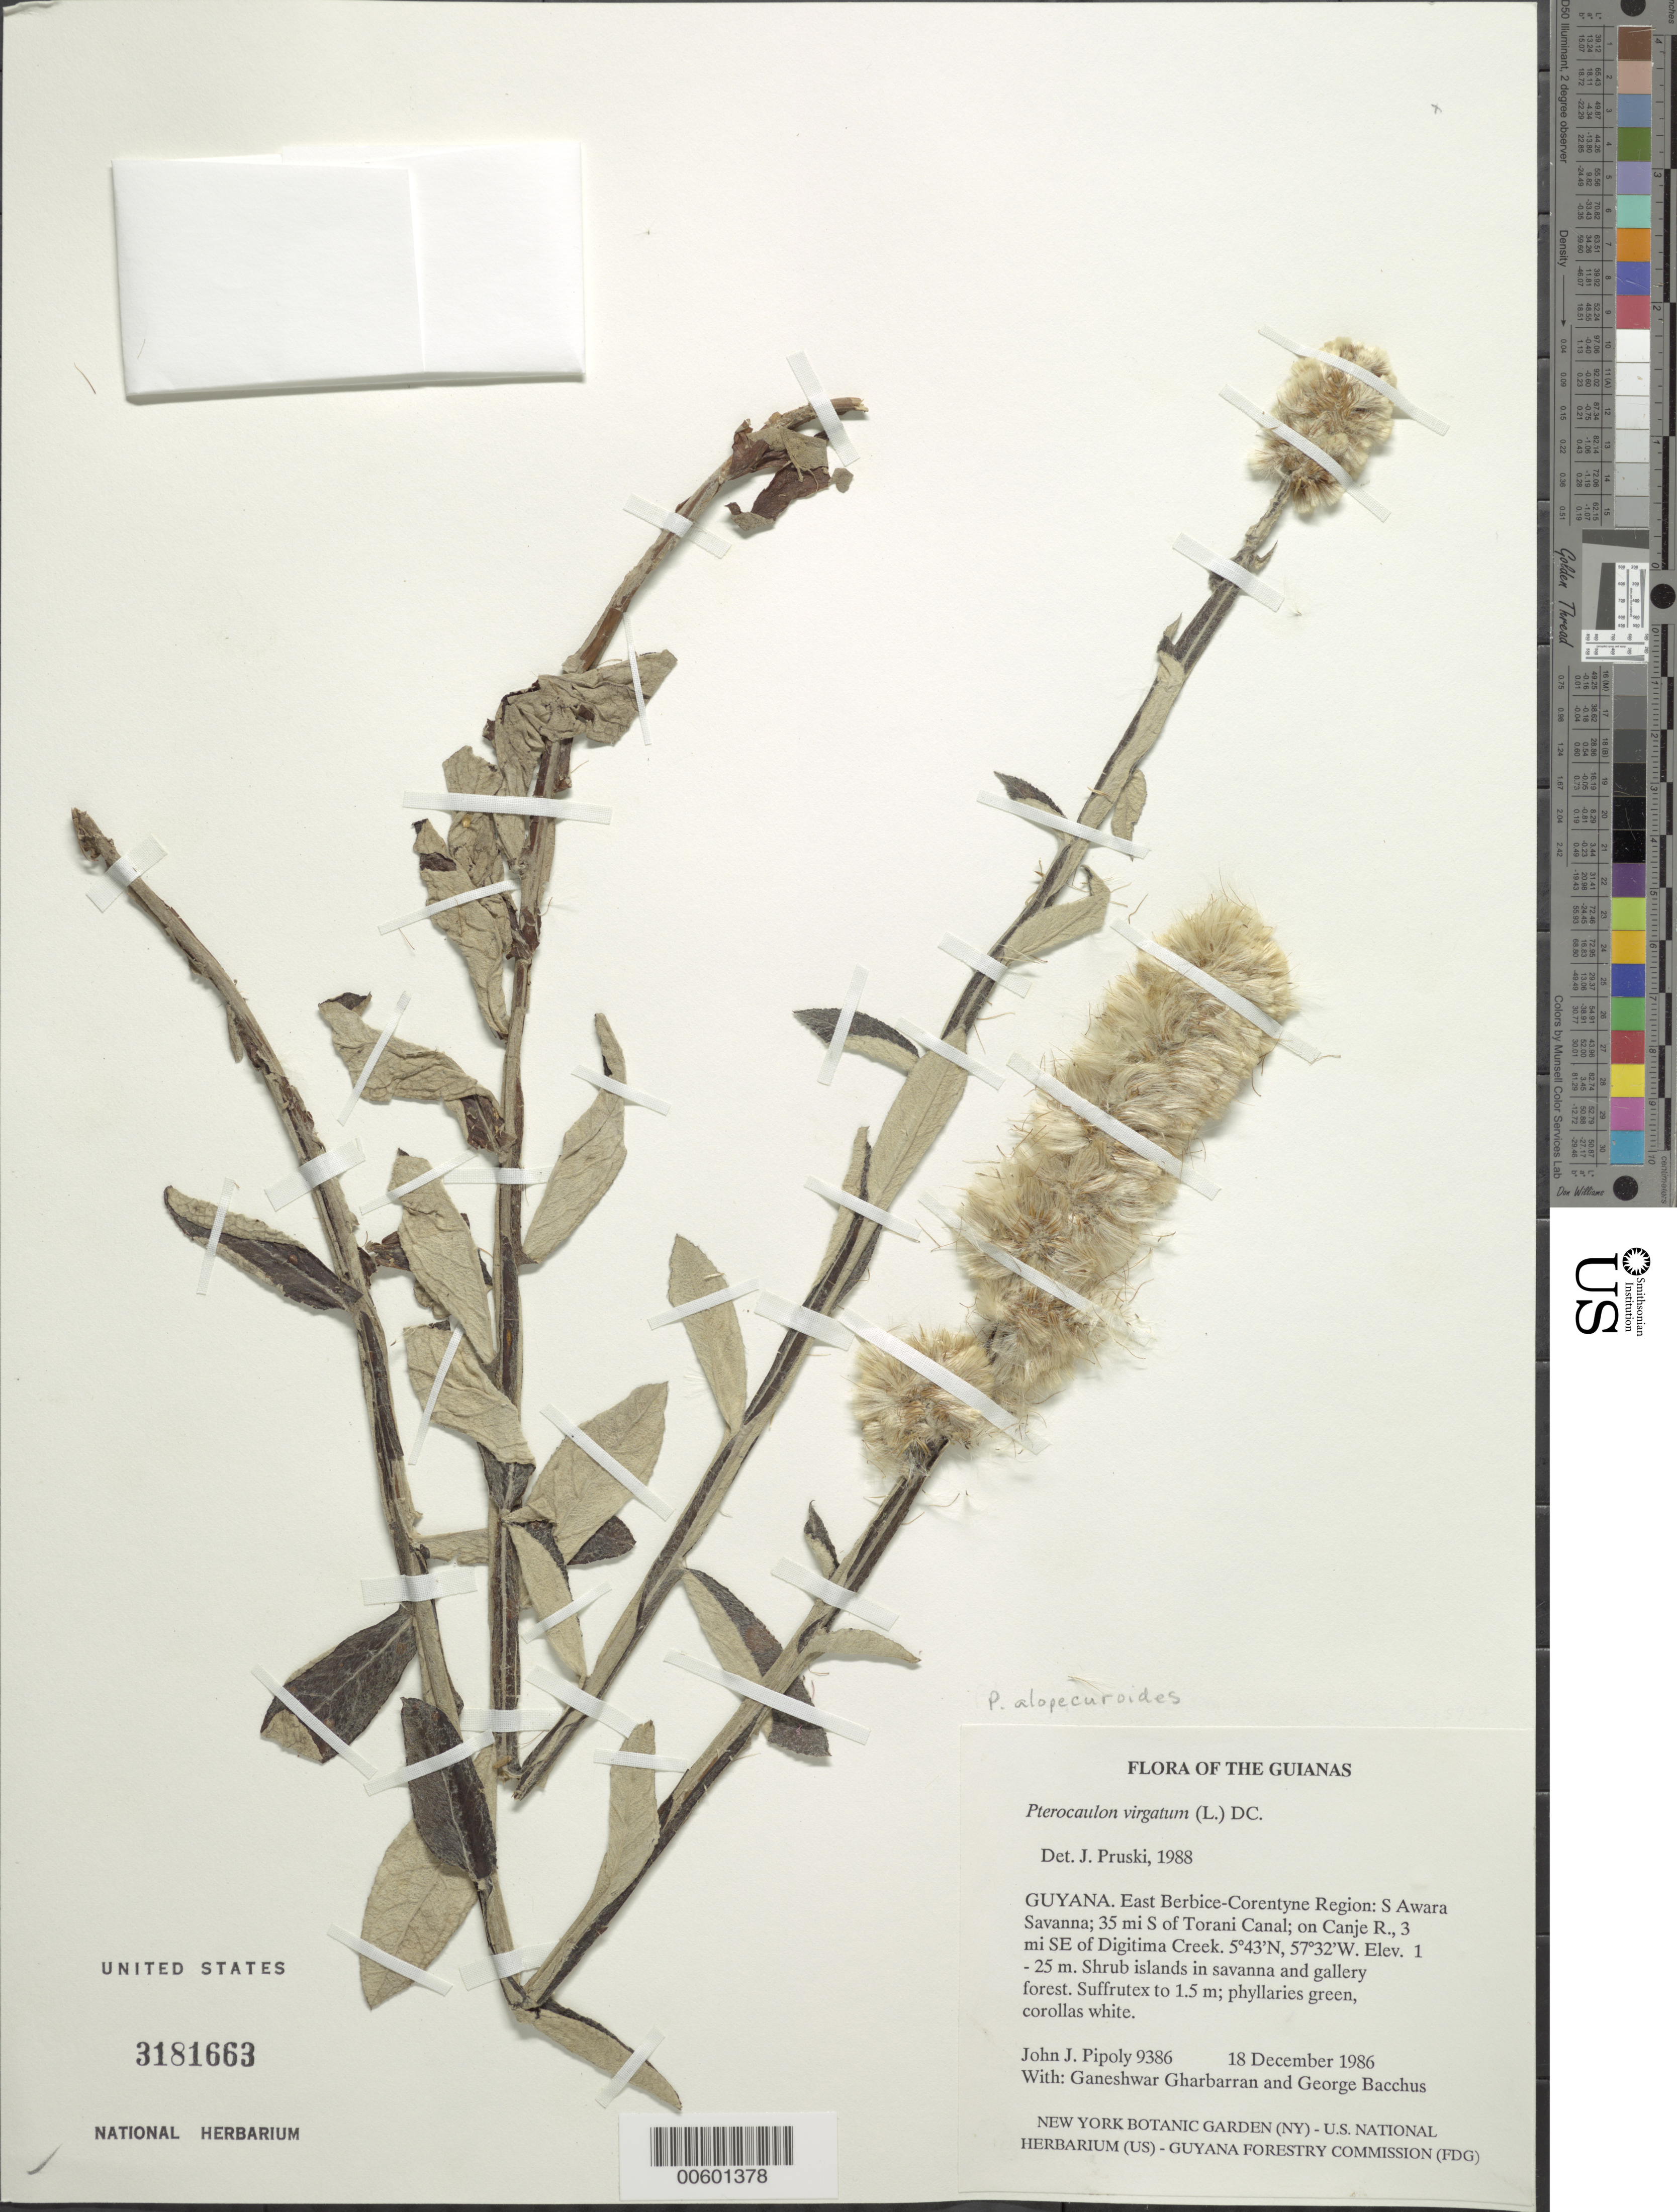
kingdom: Plantae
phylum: Tracheophyta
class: Magnoliopsida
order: Asterales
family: Asteraceae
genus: Pterocaulon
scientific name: Pterocaulon alopecuroides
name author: (Lam.) DC.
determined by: Pruski, J. F.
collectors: J. J. Pipoly, G. Gharbarran & G. Bacchus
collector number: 9386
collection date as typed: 18 December 1986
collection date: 1986-12-18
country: Guyana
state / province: E. Berbice-Corentyne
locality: S Awara Savanna; ±35 mi S of Torani Canal; on Canje R., 3 mi SE of Digitima Creek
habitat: Shrub islands in savanna and gallery forest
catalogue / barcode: US 3181663